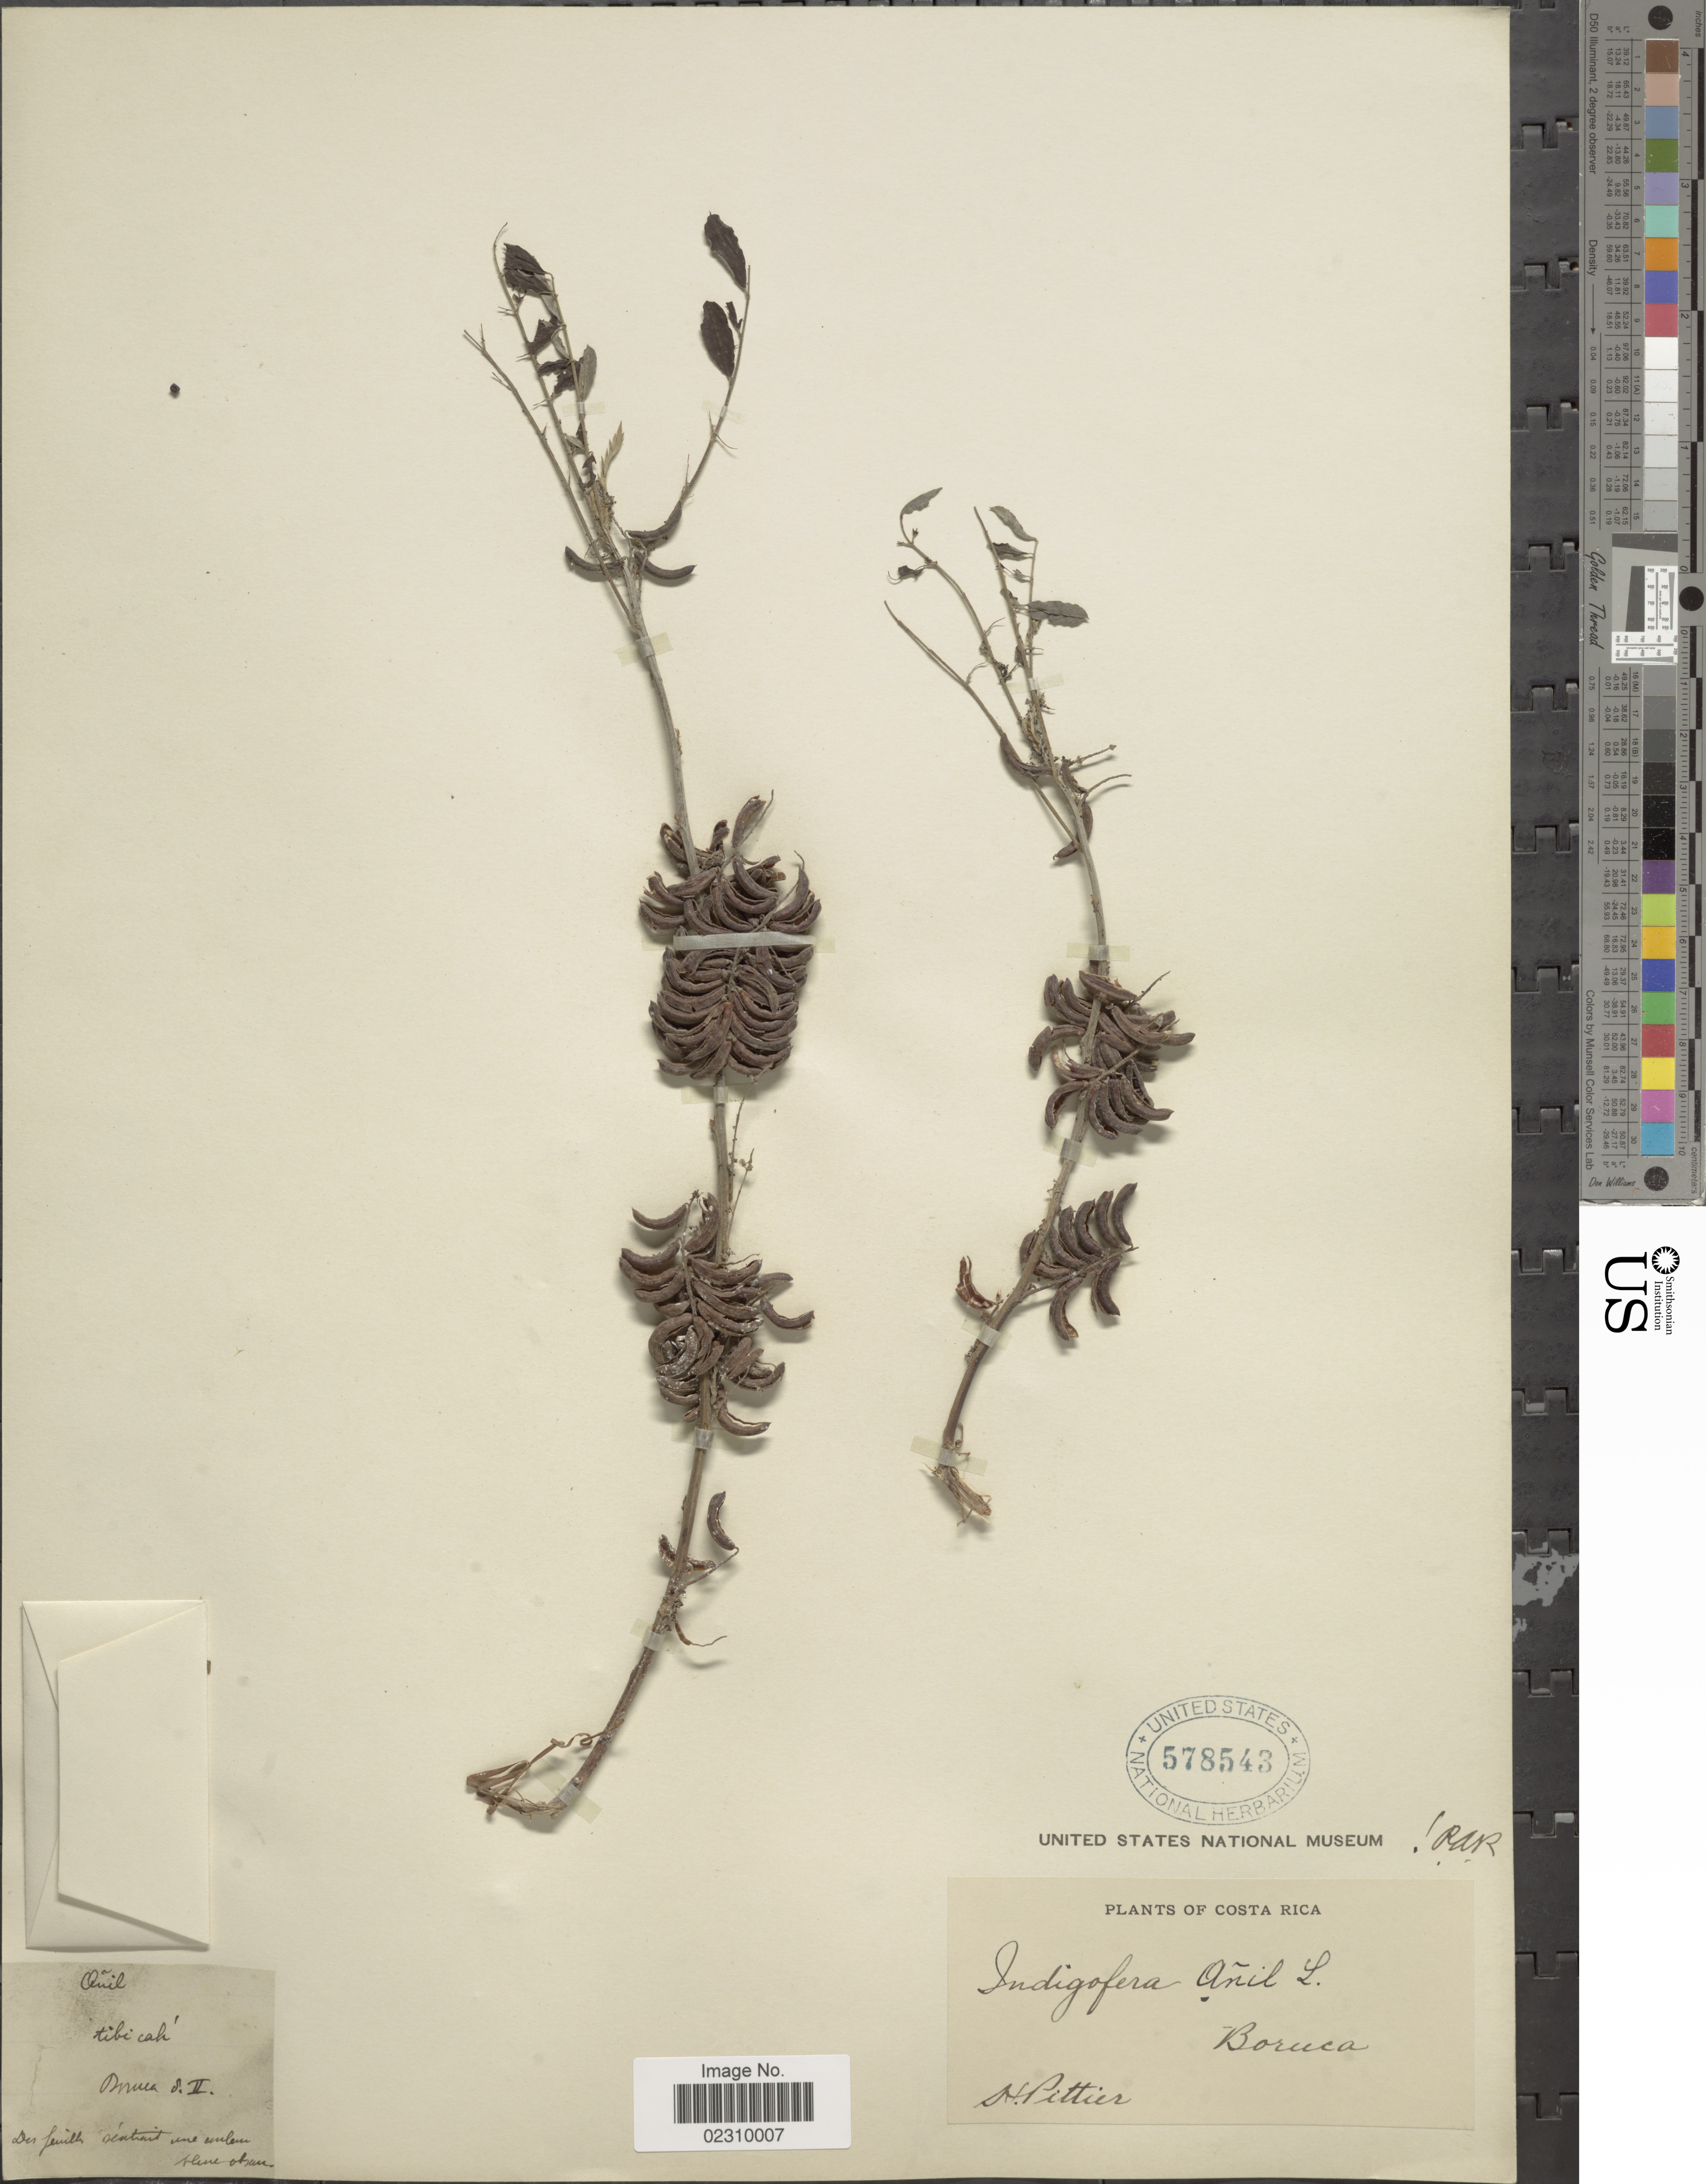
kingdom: Plantae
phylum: Tracheophyta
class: Magnoliopsida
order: Fabales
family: Fabaceae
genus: Indigofera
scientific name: Indigofera suffruticosa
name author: Mill.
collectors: H. F. Pittier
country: Costa Rica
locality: Boruca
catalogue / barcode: US 578543